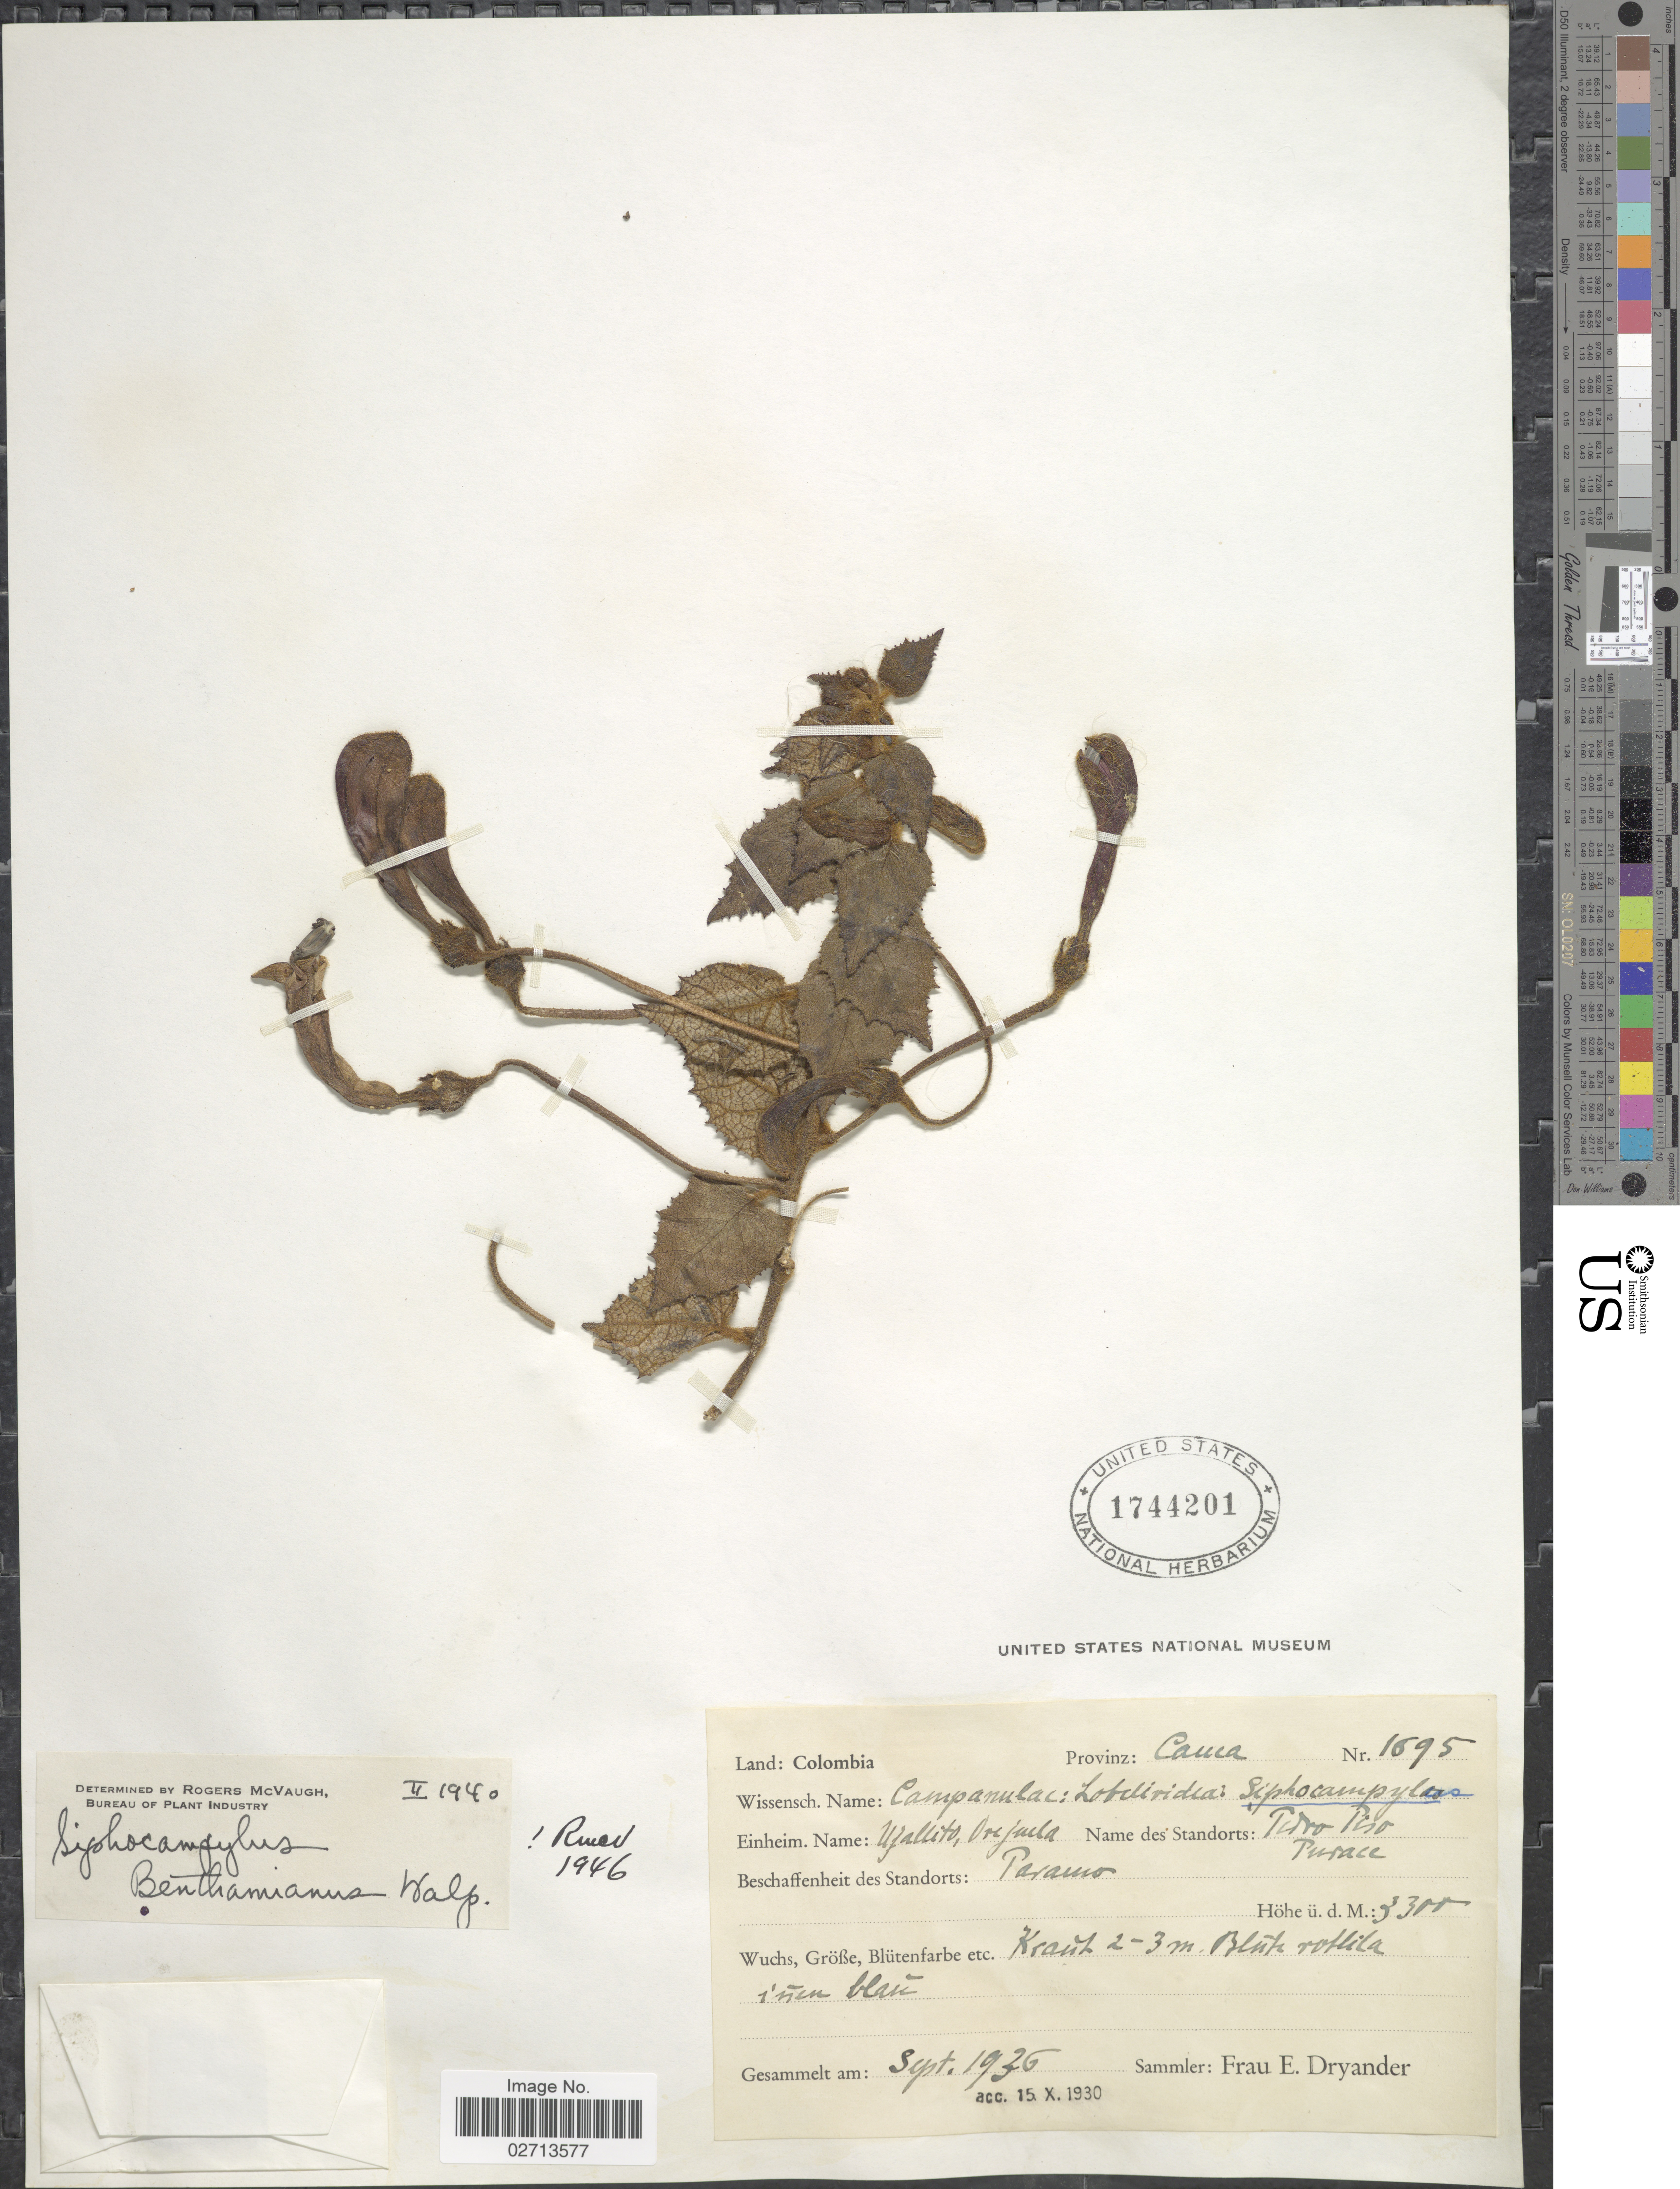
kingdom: Plantae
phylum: Tracheophyta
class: Magnoliopsida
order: Asterales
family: Campanulaceae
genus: Siphocampylus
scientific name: Siphocampylus benthamianus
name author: Walp.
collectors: F. Dryander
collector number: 1595*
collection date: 1936-09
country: Colombia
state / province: Cauca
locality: Uzallito, Orejuela, Pedro Piso Purace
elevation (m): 3500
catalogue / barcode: US 1744201